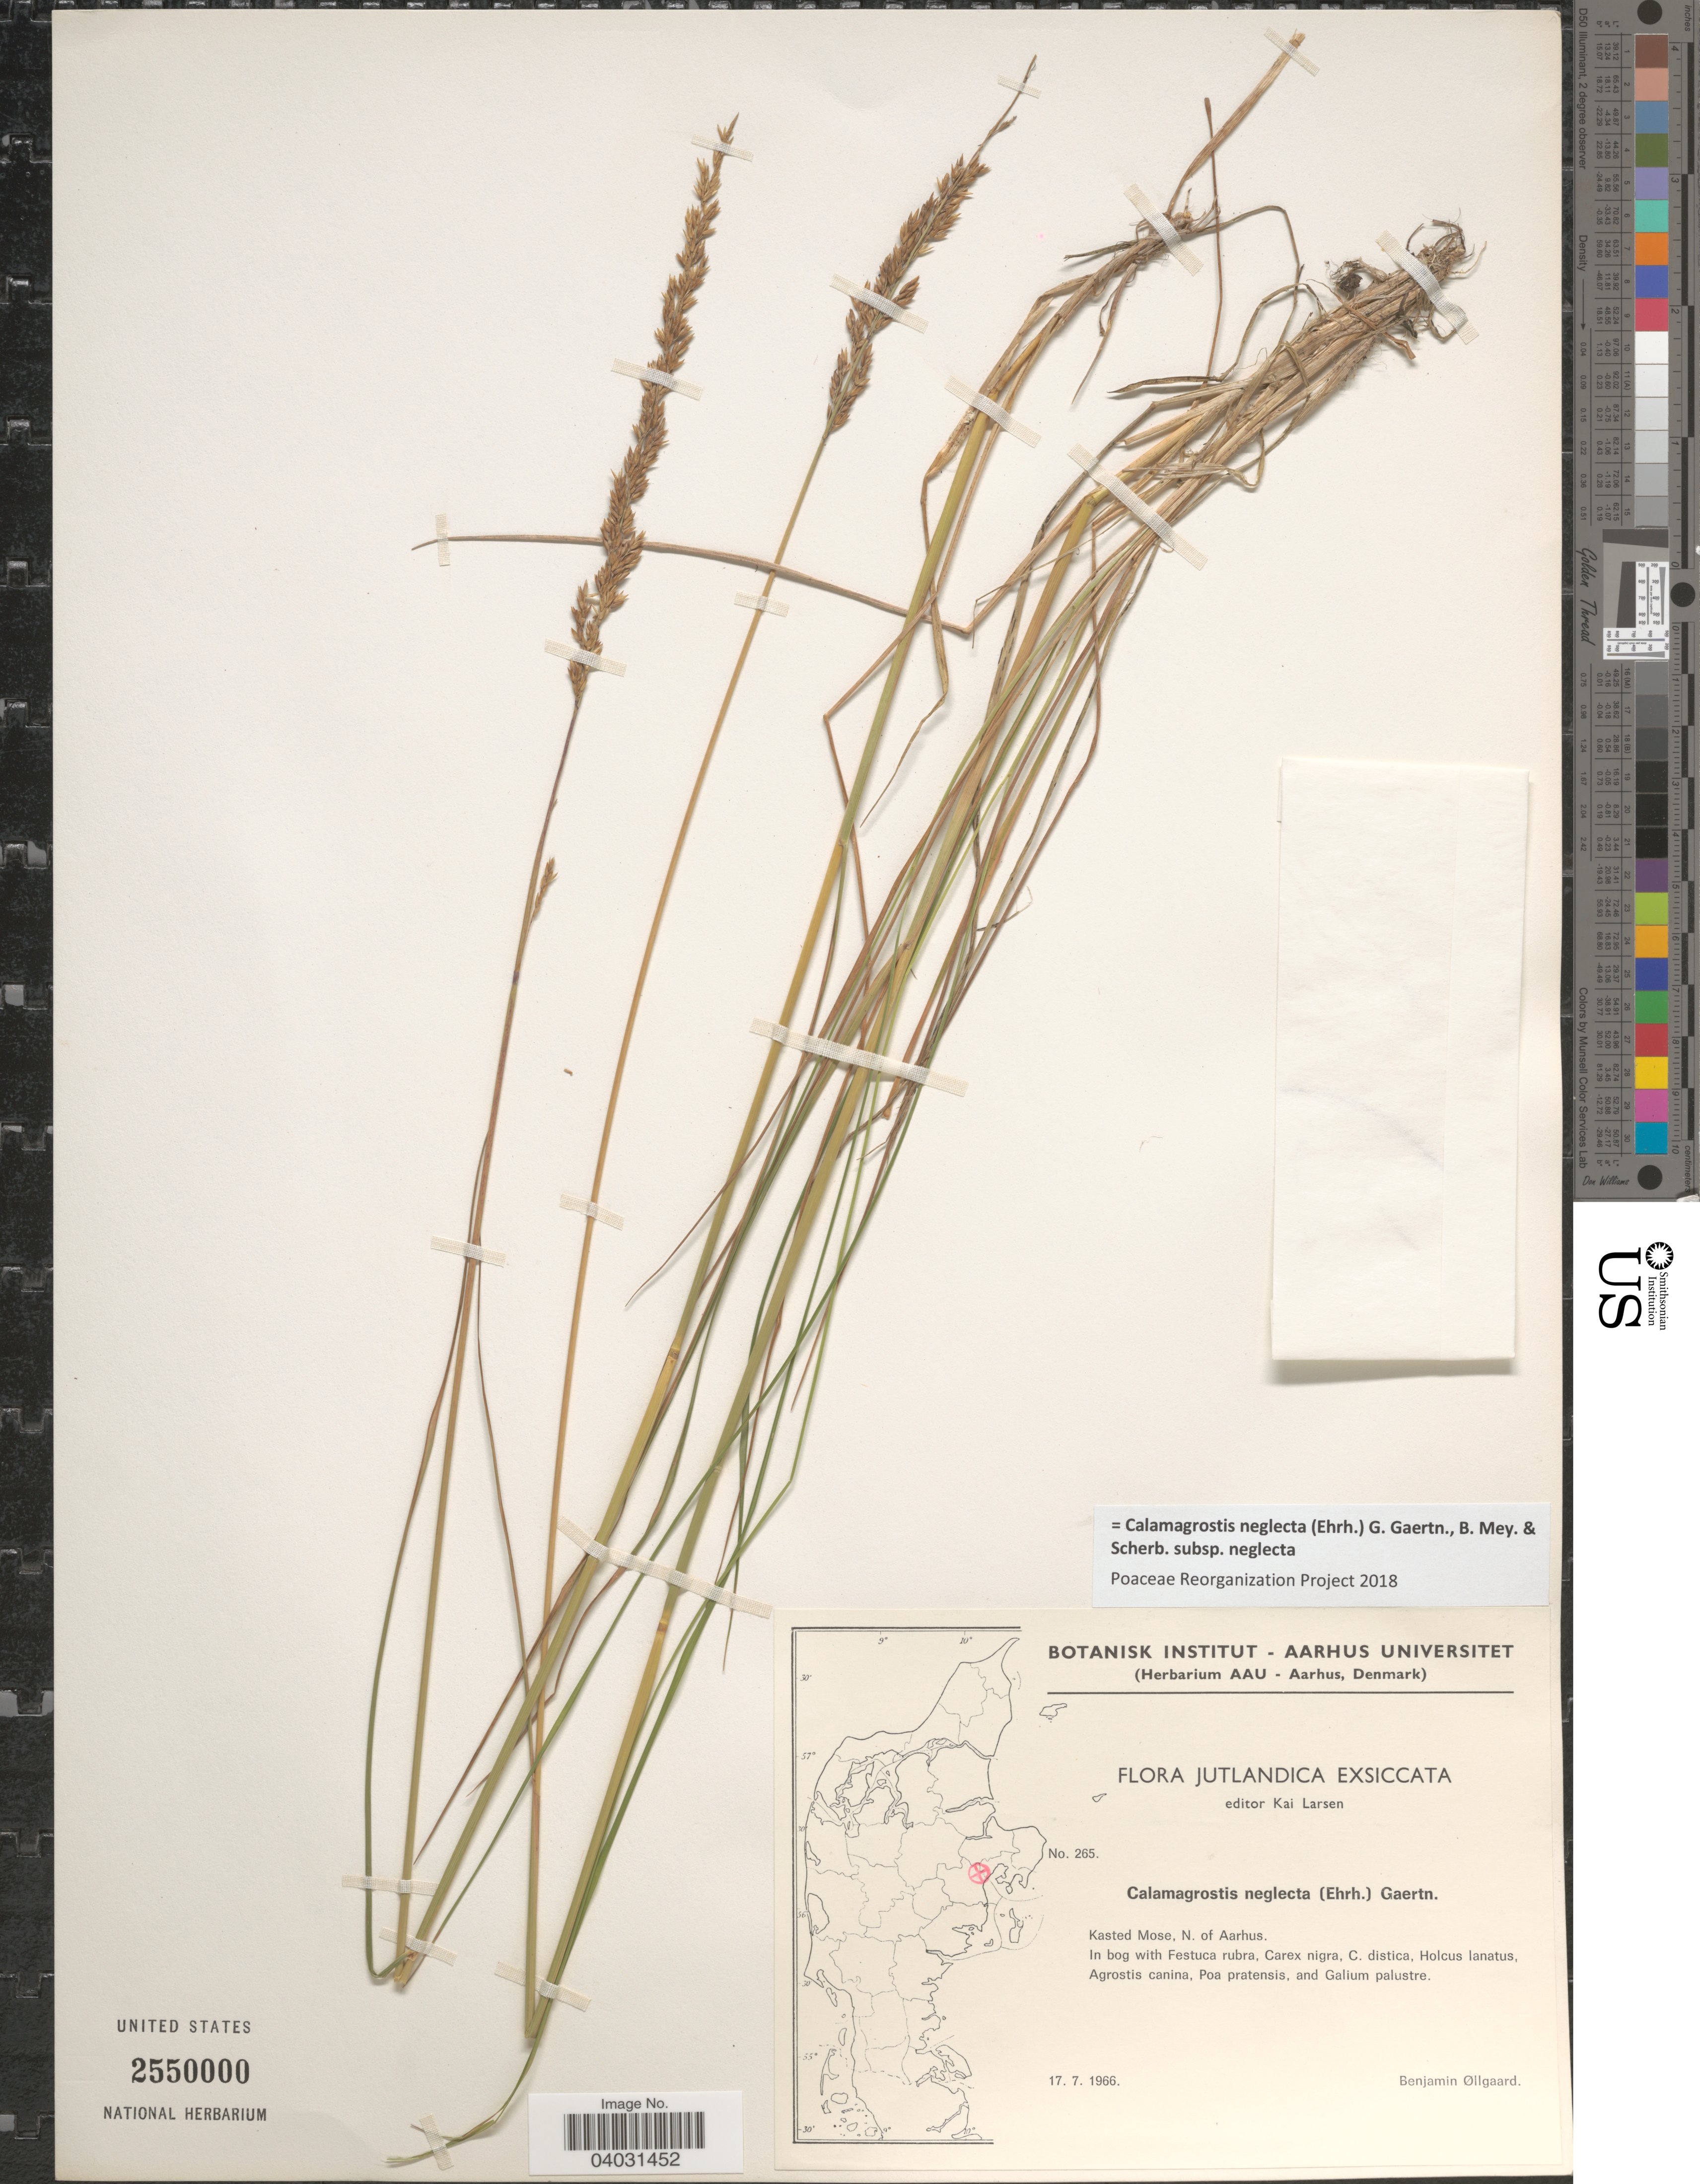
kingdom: Plantae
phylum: Tracheophyta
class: Liliopsida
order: Poales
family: Poaceae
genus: Calamagrostis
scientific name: Calamagrostis neglecta subsp. neglecta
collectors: B. Øllgaard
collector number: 265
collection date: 1966-07-17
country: Denmark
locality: Jutlandica. Kasted Mose, N. of Aarhus.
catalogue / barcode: US 2550000